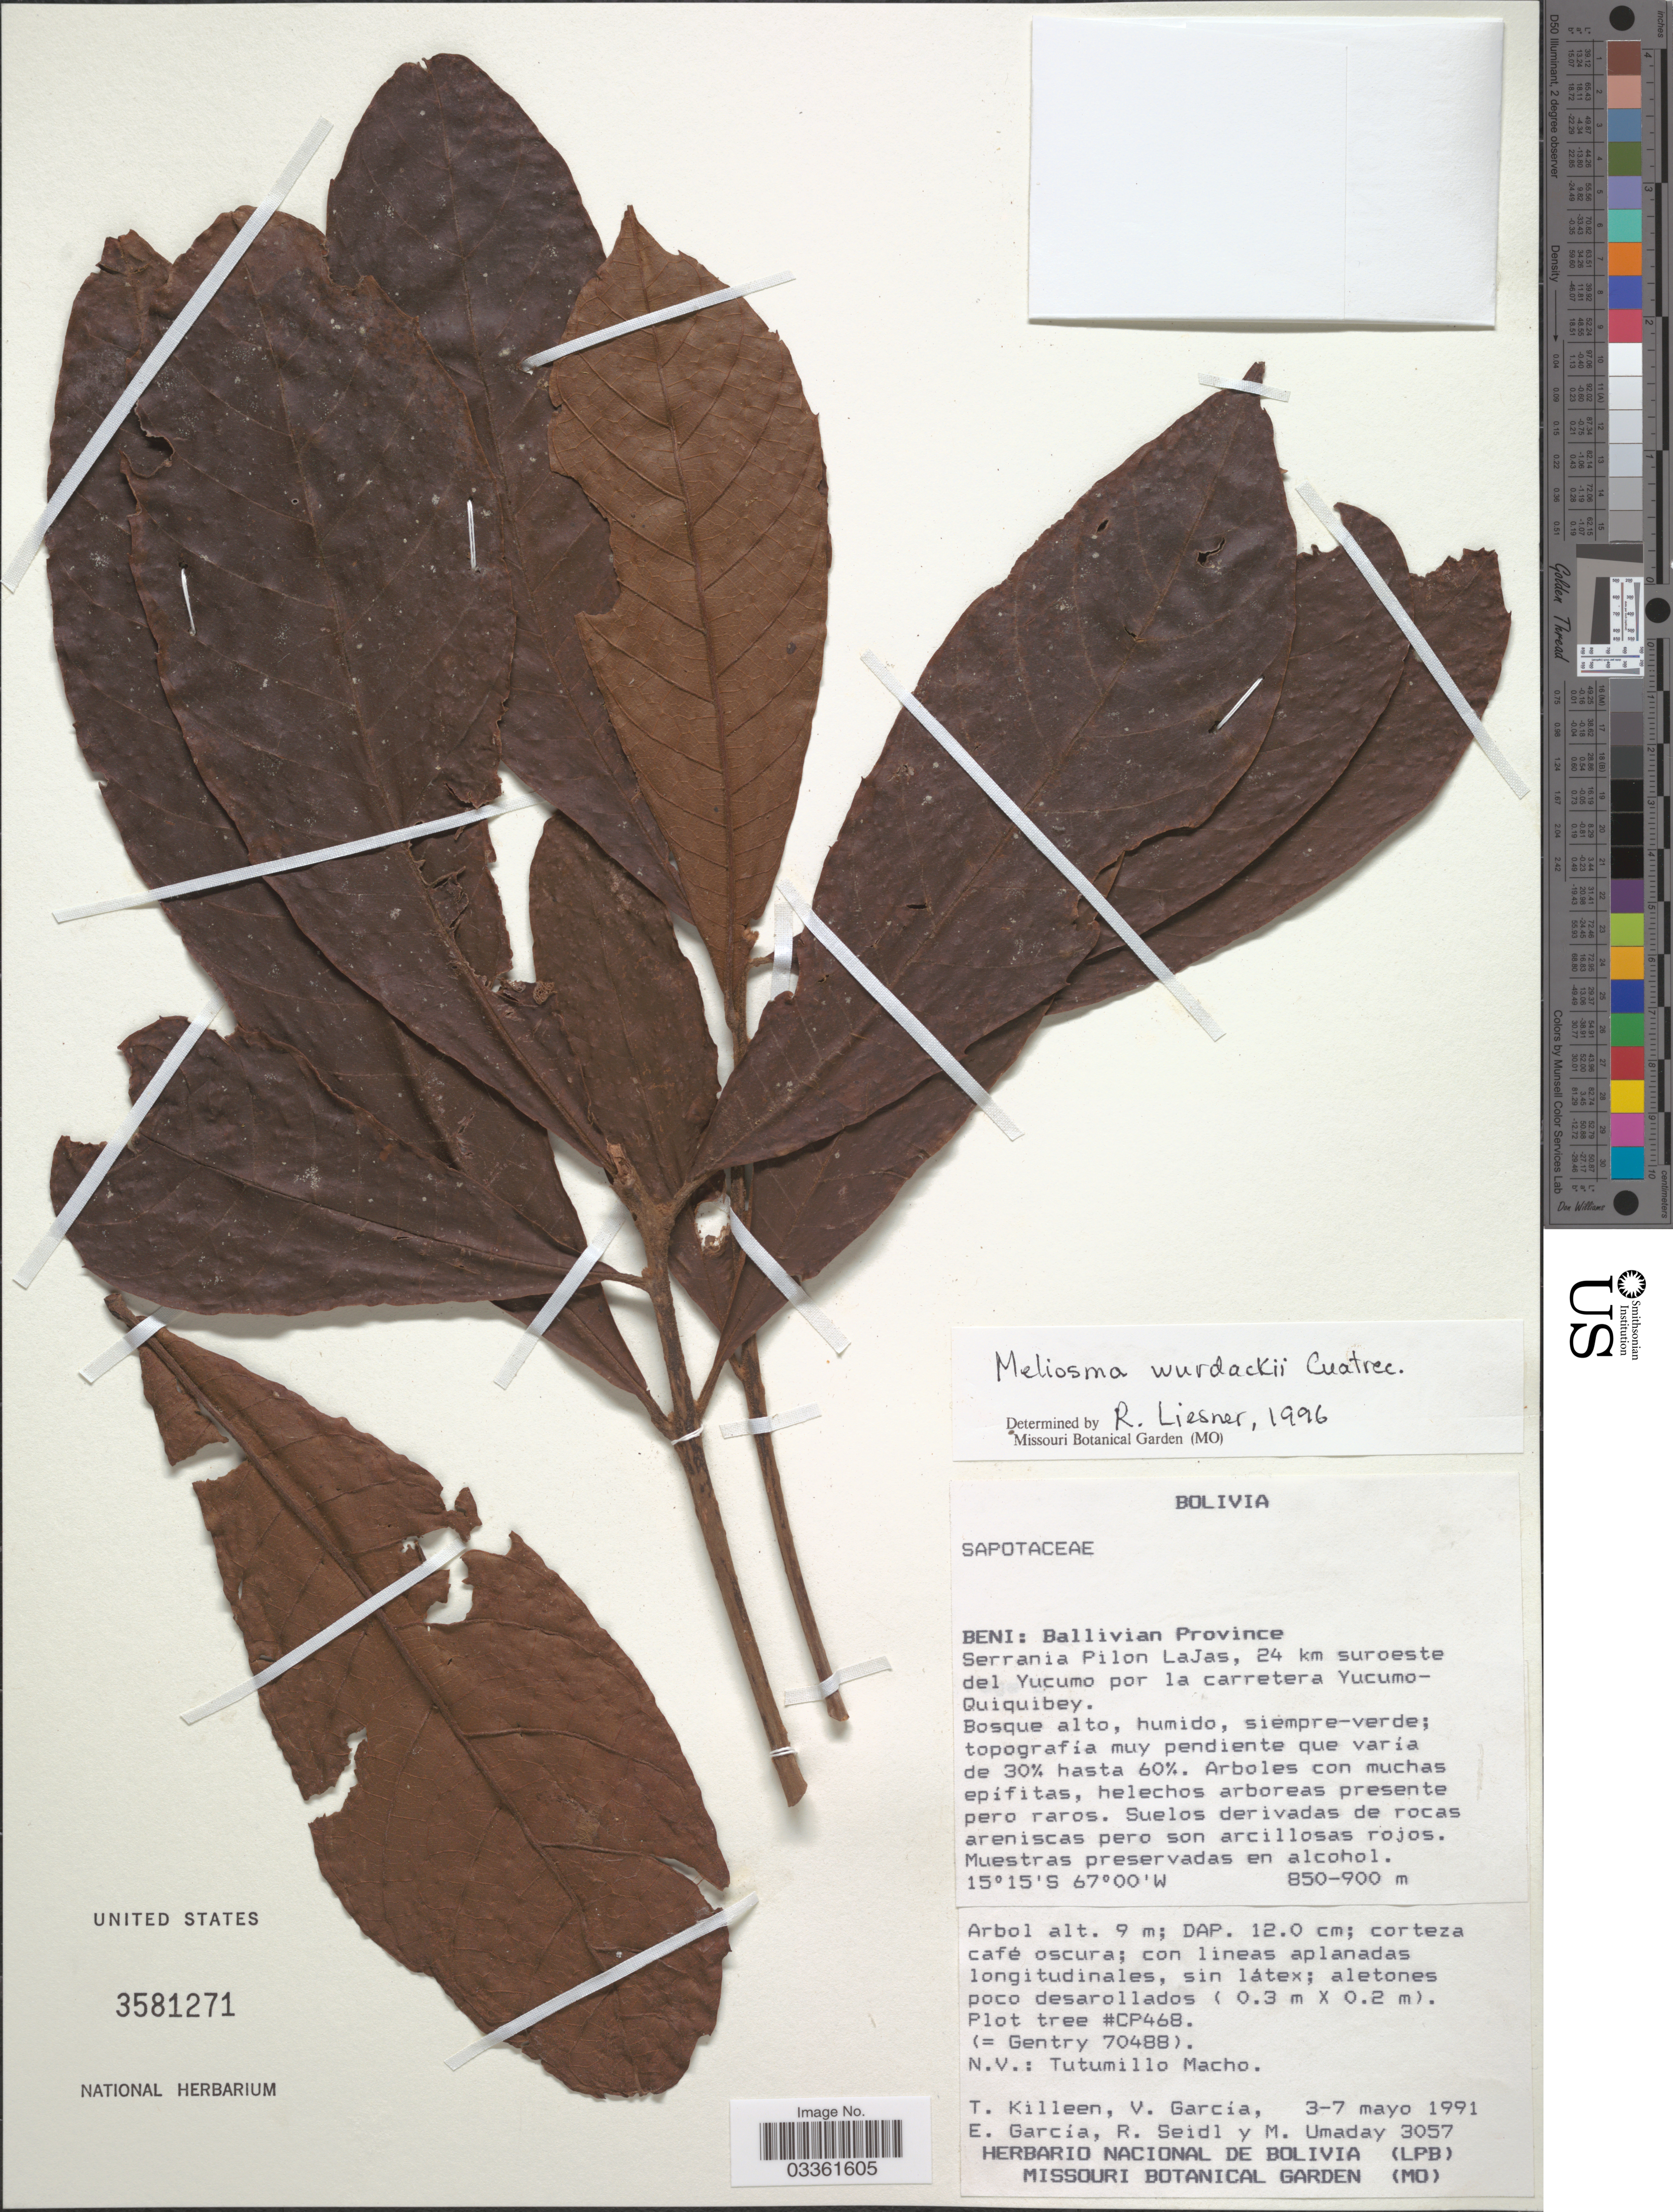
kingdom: Plantae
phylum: Tracheophyta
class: Magnoliopsida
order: Proteales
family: Sabiaceae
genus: Meliosma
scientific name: Meliosma wurdackii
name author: Cuatrec.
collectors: T. J. Killeen, V. Garcia, E. Garcia, R. Seidl & M. Umaday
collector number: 3057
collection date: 1991-05-03/1991-05-07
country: Bolivia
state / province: Beni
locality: Ballivian Province. Serrania Pilon LaJas, 24 km suroeste del Yucumo por la carretera Yucumo-Quiquibey.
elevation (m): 850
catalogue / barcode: US 3581271